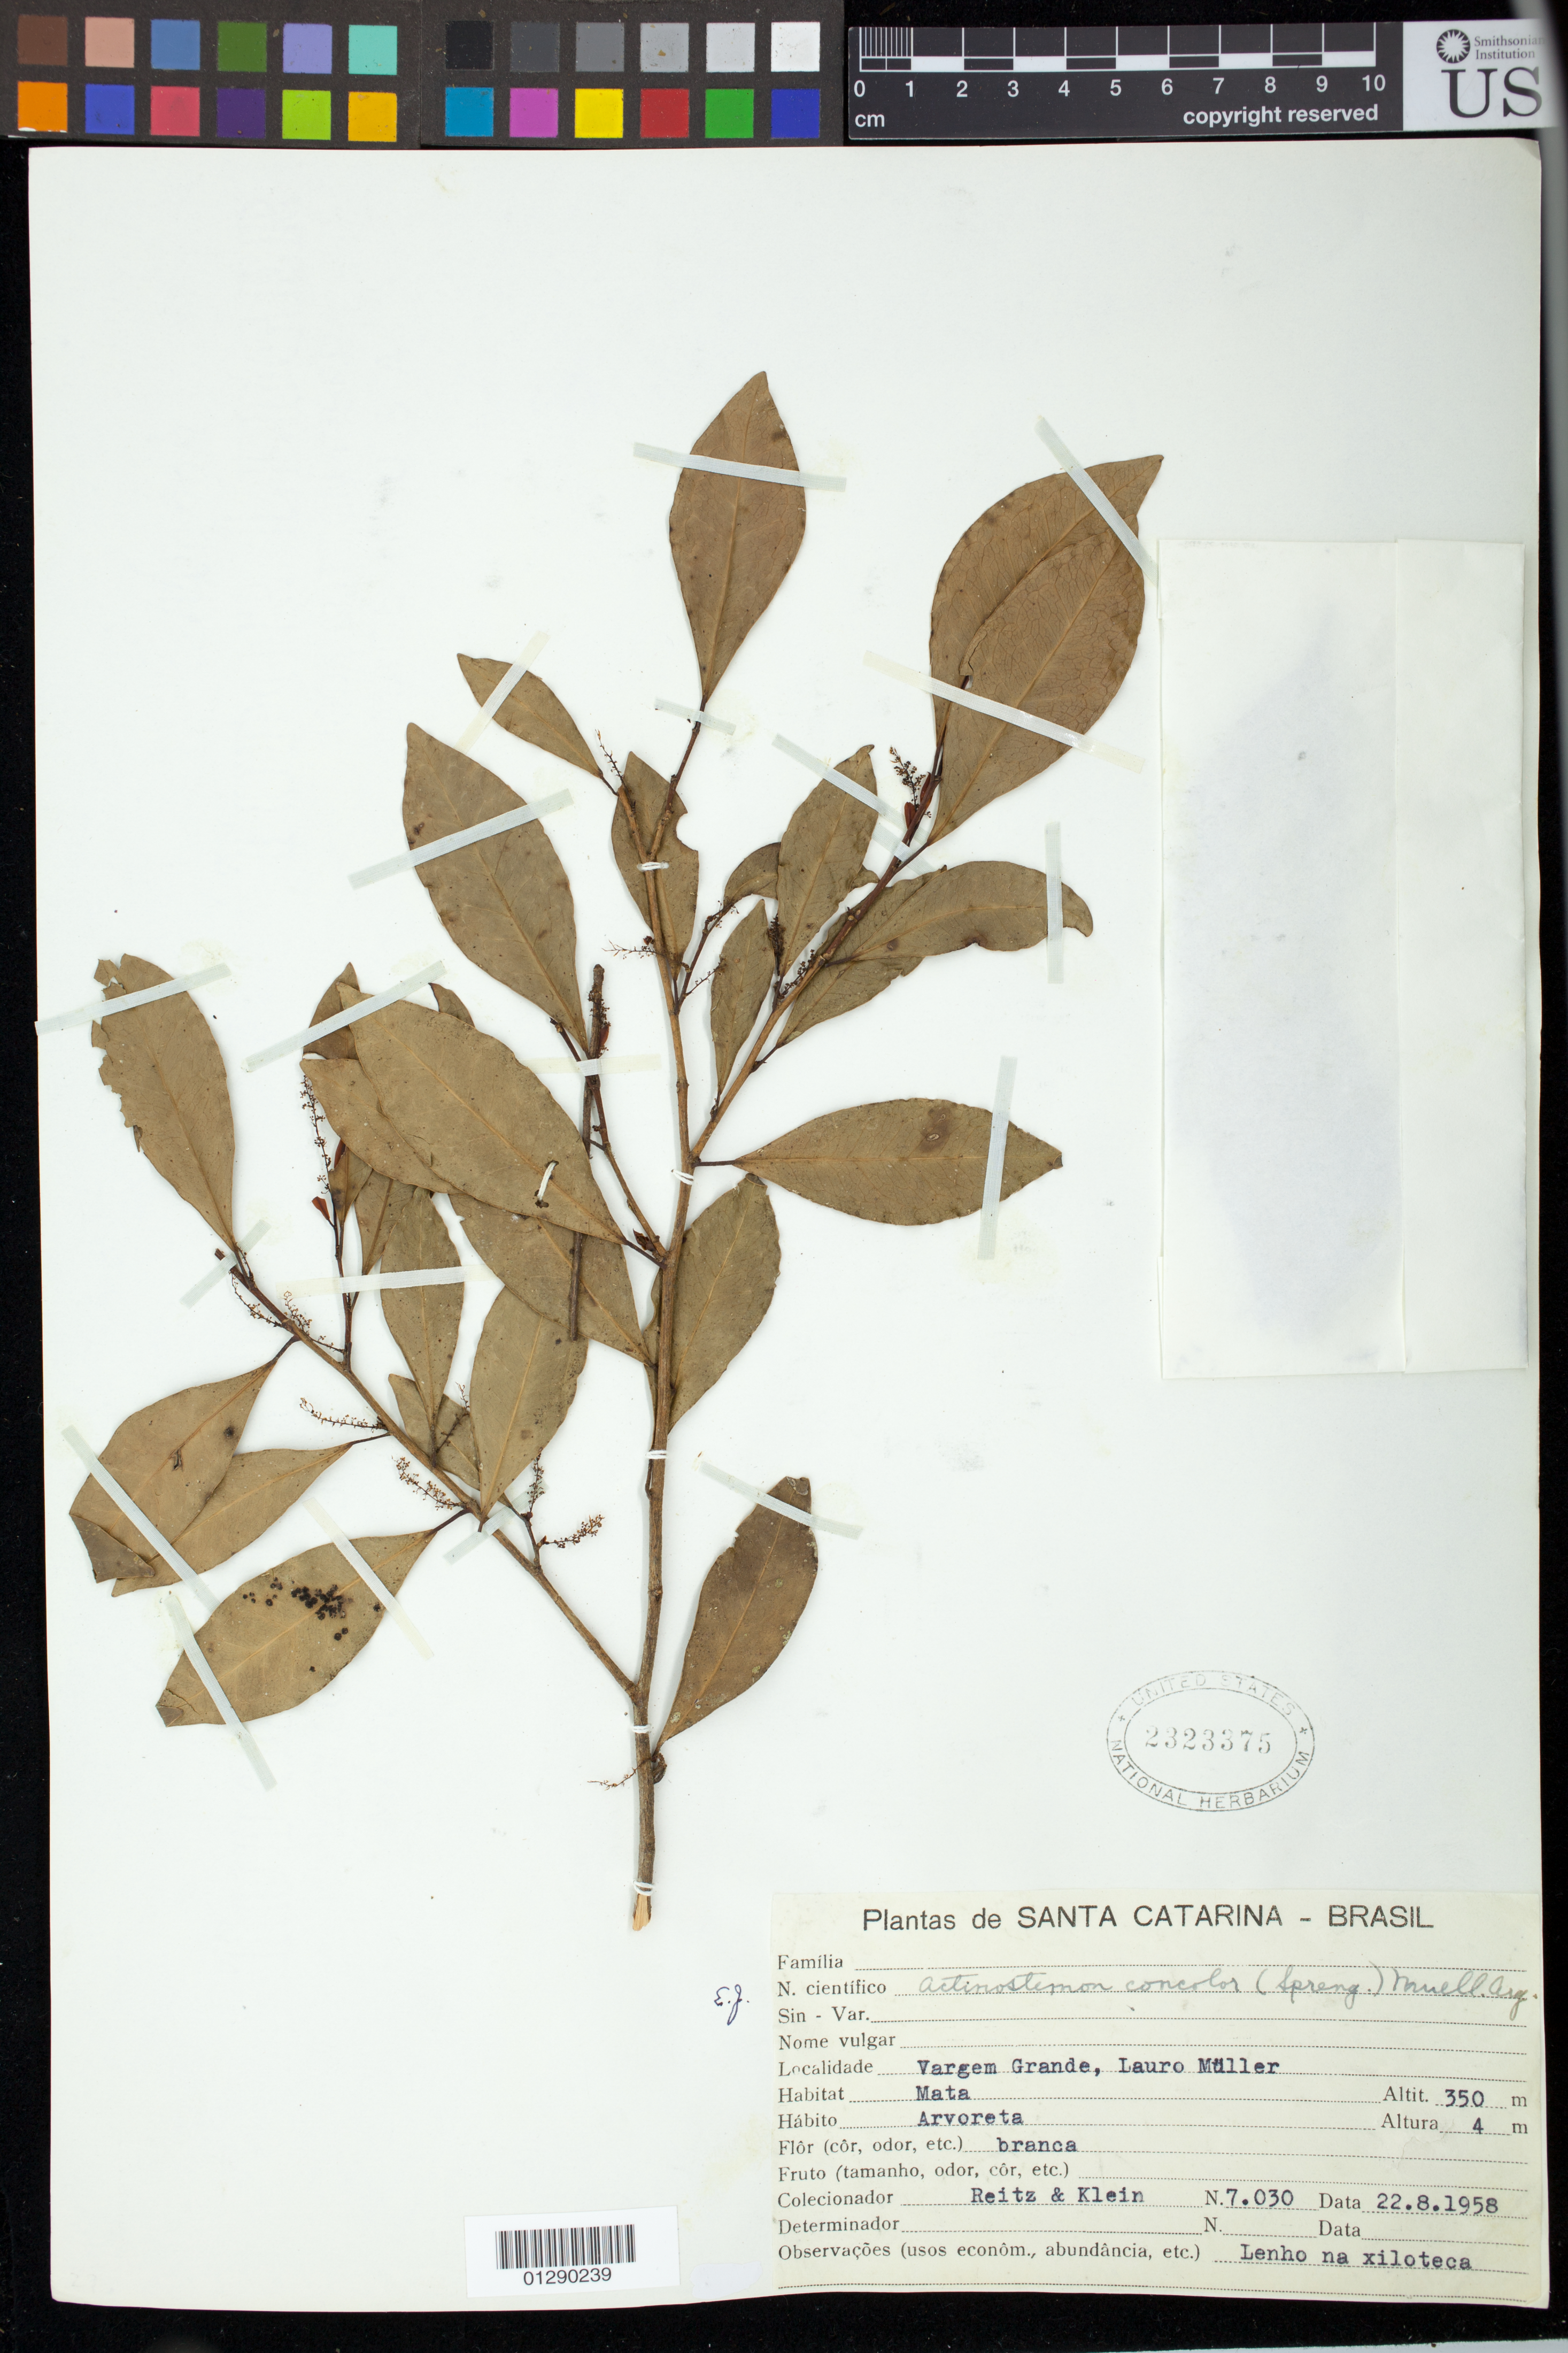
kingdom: Plantae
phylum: Tracheophyta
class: Magnoliopsida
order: Malpighiales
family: Euphorbiaceae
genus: Actinostemon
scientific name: Actinostemon concolor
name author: (Spreng.) Müll. Arg.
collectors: R. Reitz & R. M. Klein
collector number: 7030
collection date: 1958-08-22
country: Brazil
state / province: Santa Catarina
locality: Vargem Grande, Lauro Muller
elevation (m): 350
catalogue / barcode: US 2323375